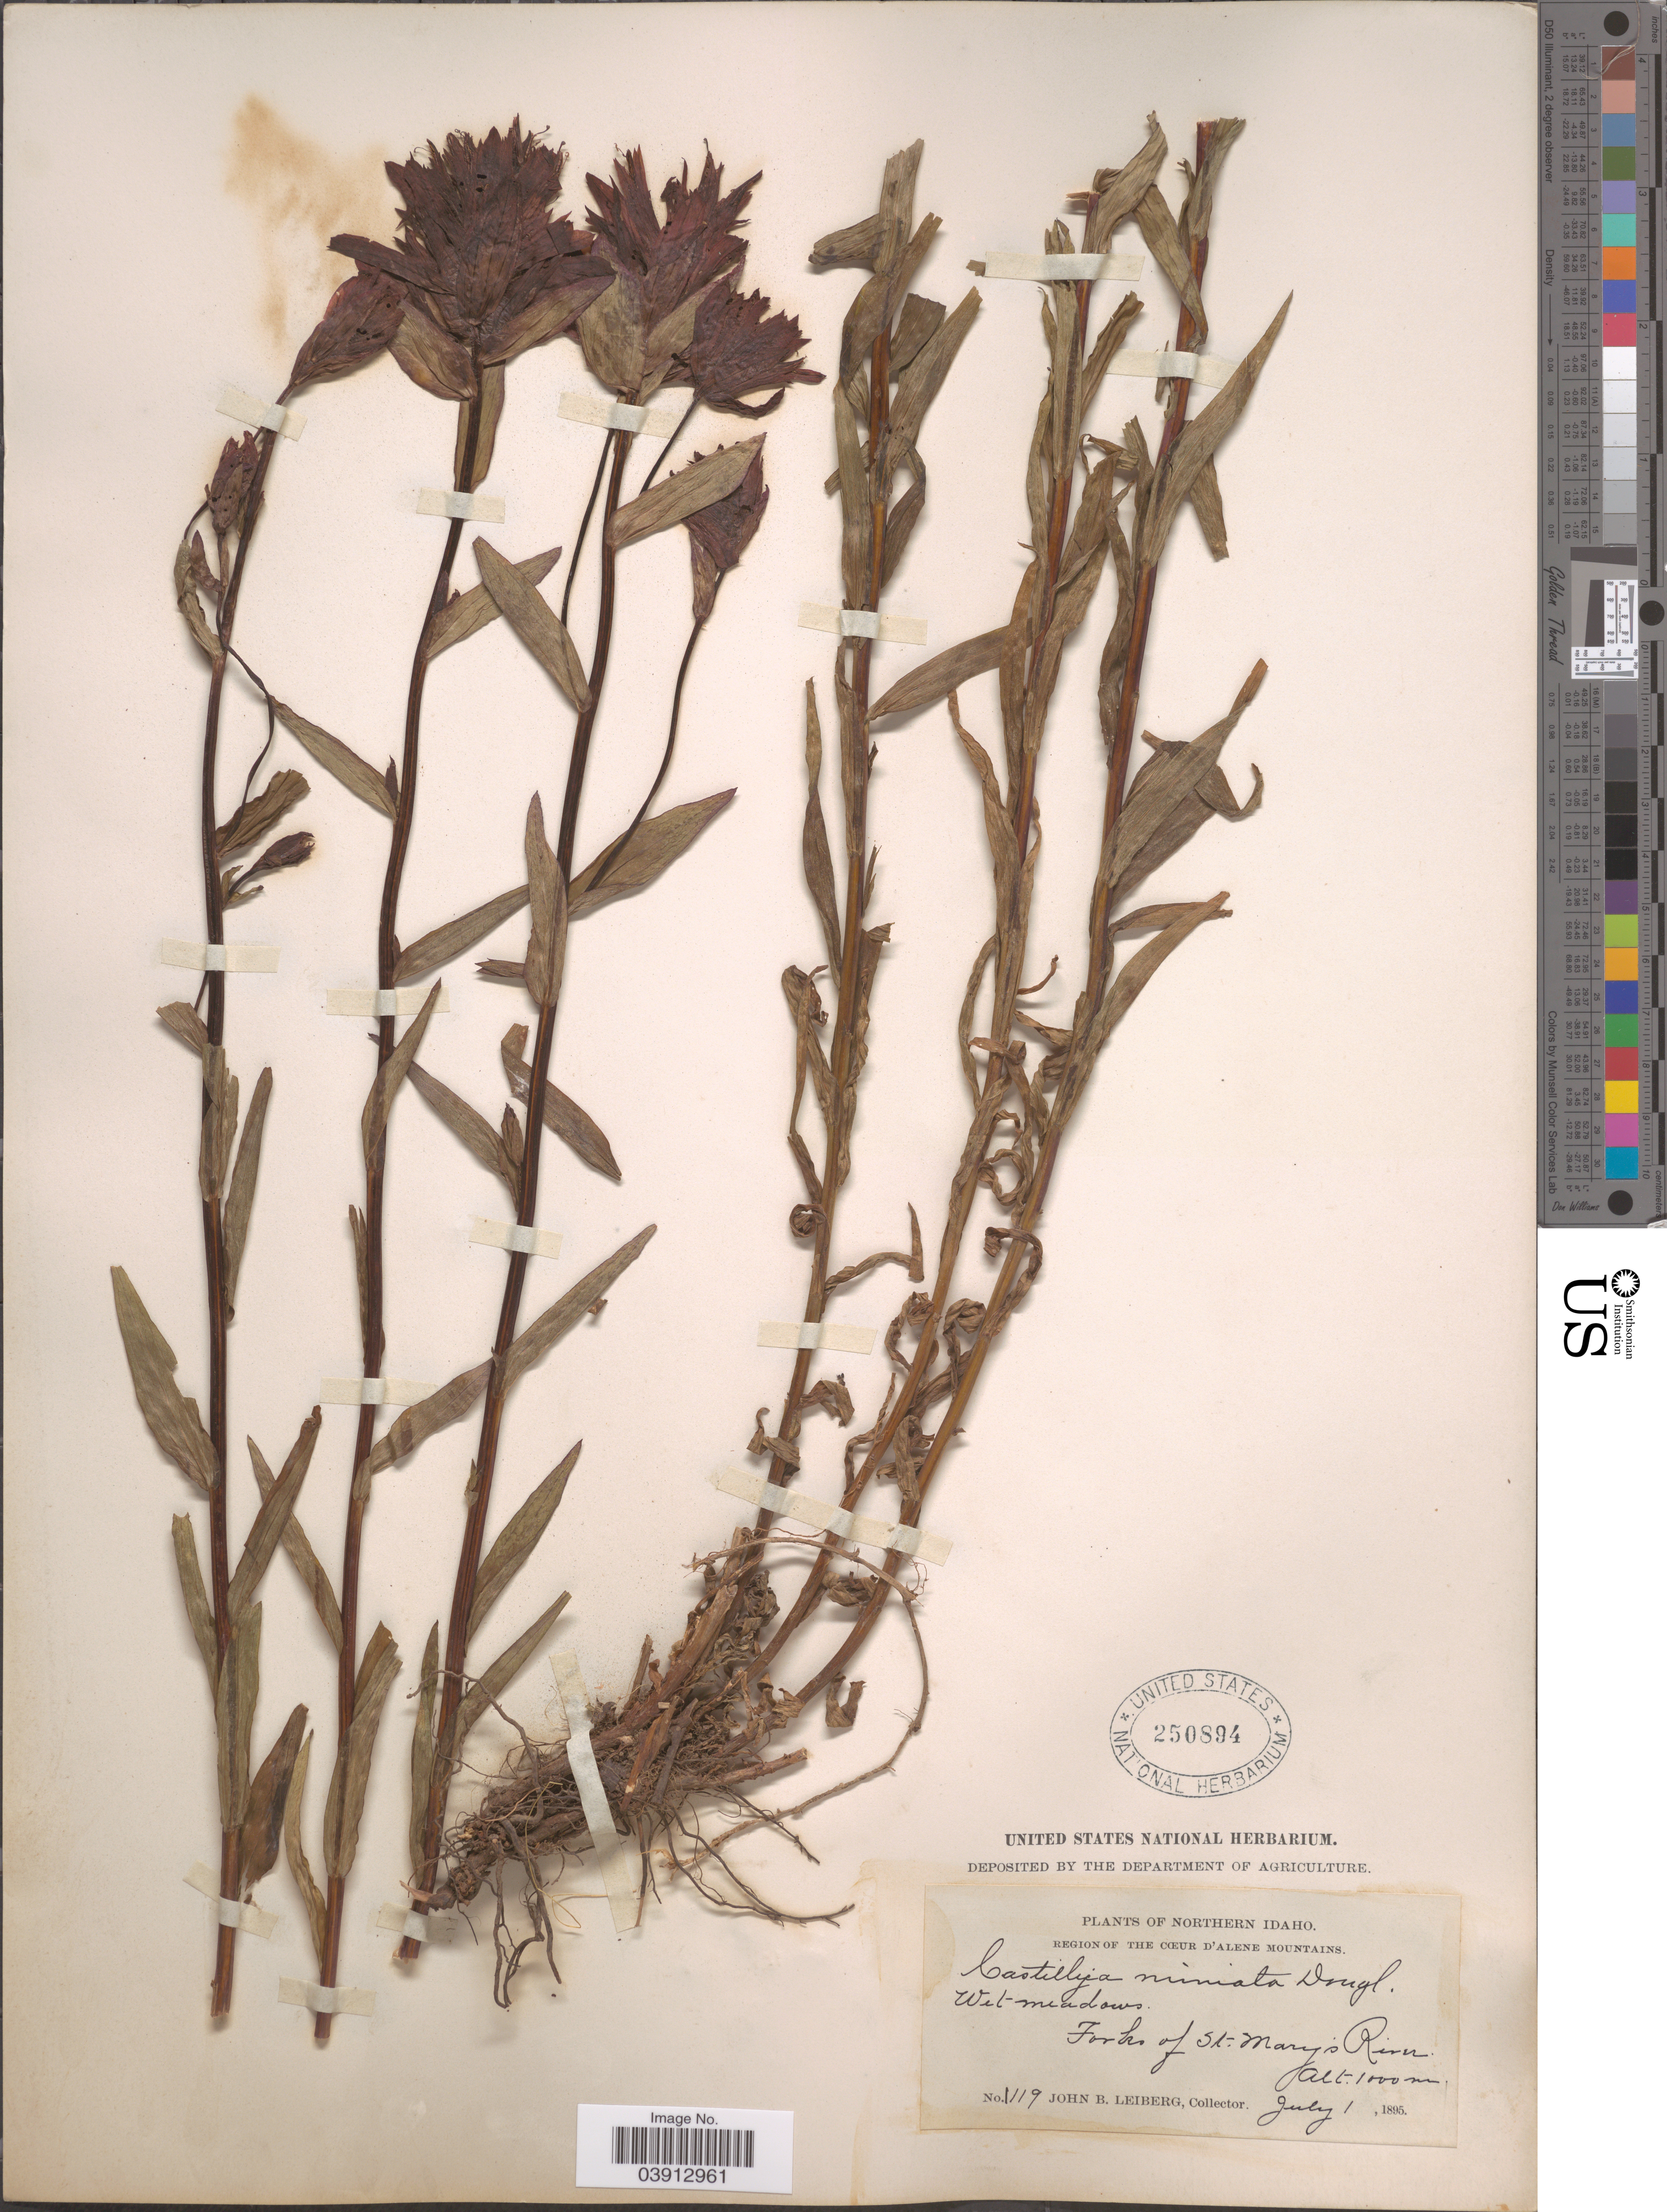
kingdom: Plantae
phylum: Tracheophyta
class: Magnoliopsida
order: Lamiales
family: Orobanchaceae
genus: Castilleja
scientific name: Castilleja miniata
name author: Douglas ex Hook.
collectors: J. B. Leiberg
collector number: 1119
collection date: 1895-07-01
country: United States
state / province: Idaho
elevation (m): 1000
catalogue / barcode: US 250894